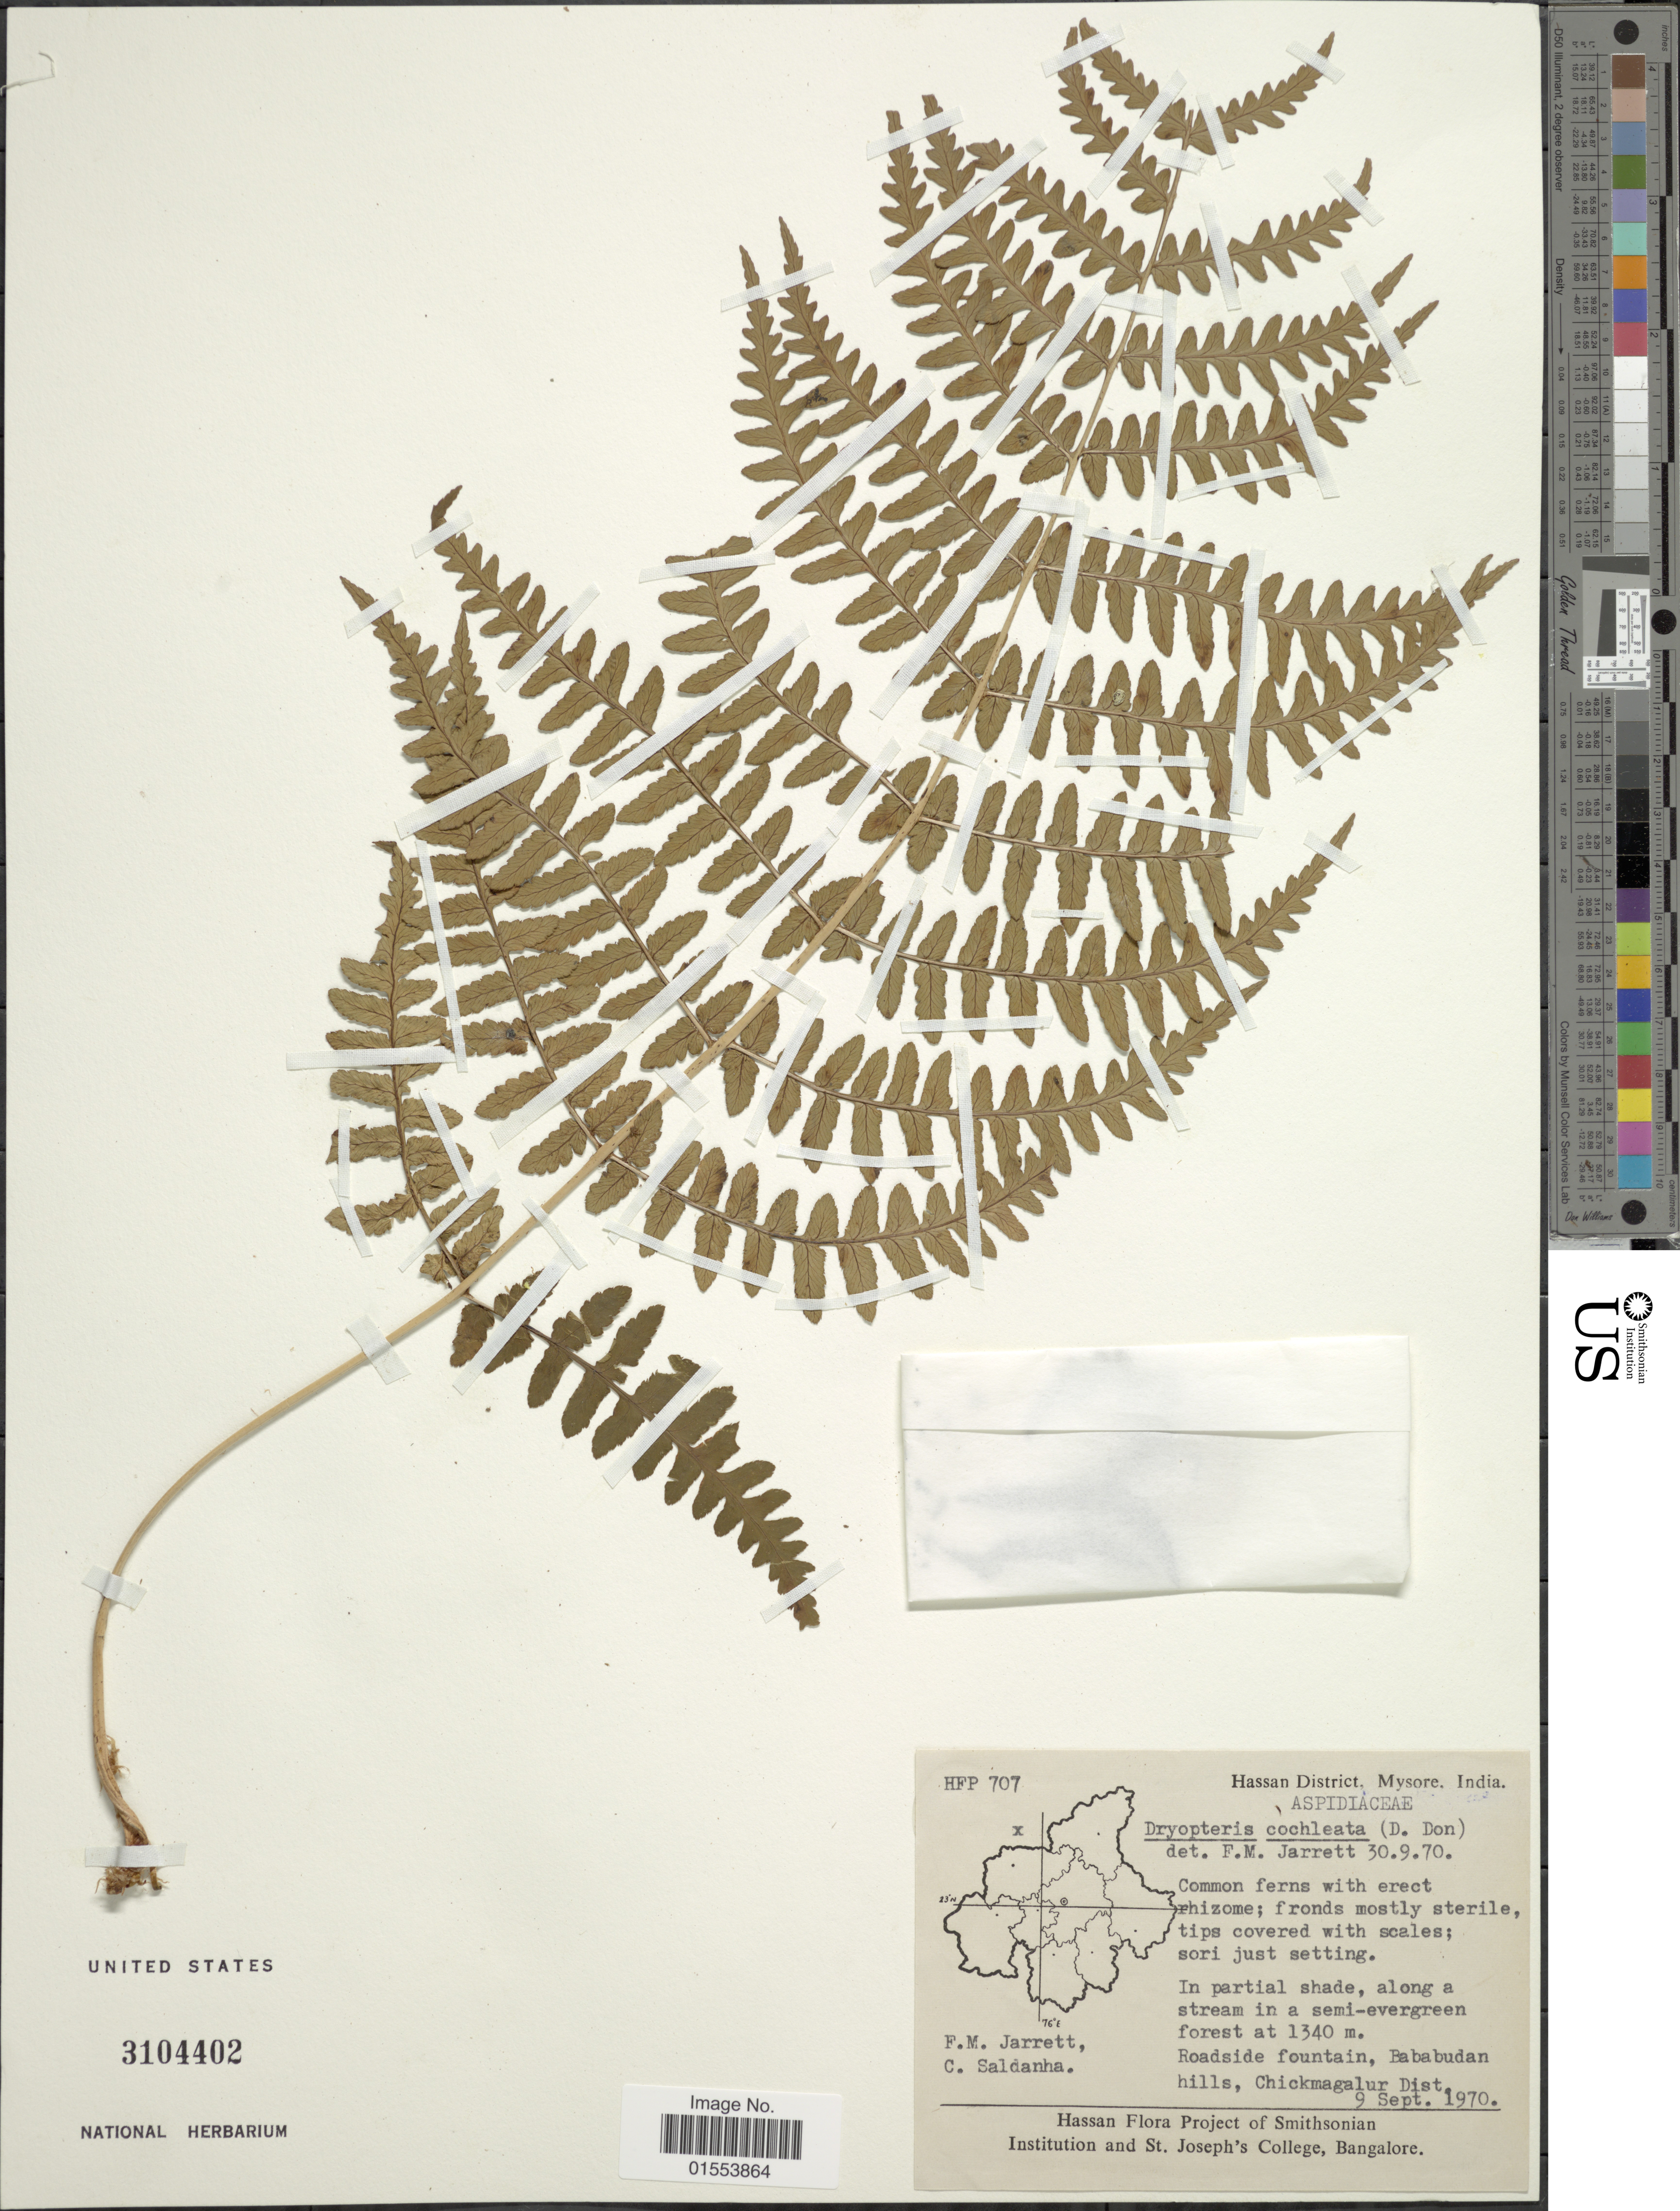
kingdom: Plantae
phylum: Tracheophyta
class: Polypodiopsida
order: Polypodiales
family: Dryopteridaceae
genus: Dryopteris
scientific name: Dryopteris cochleata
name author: (D. Don) C. Chr.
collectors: F. M. Jarrett & C. Saldanha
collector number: HFP707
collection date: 1970-09-09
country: India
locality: Hassan District, Mysore, India. Roadside fountain, Bababudan hills, Chickmagalur Dist.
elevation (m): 1340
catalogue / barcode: US 3104402